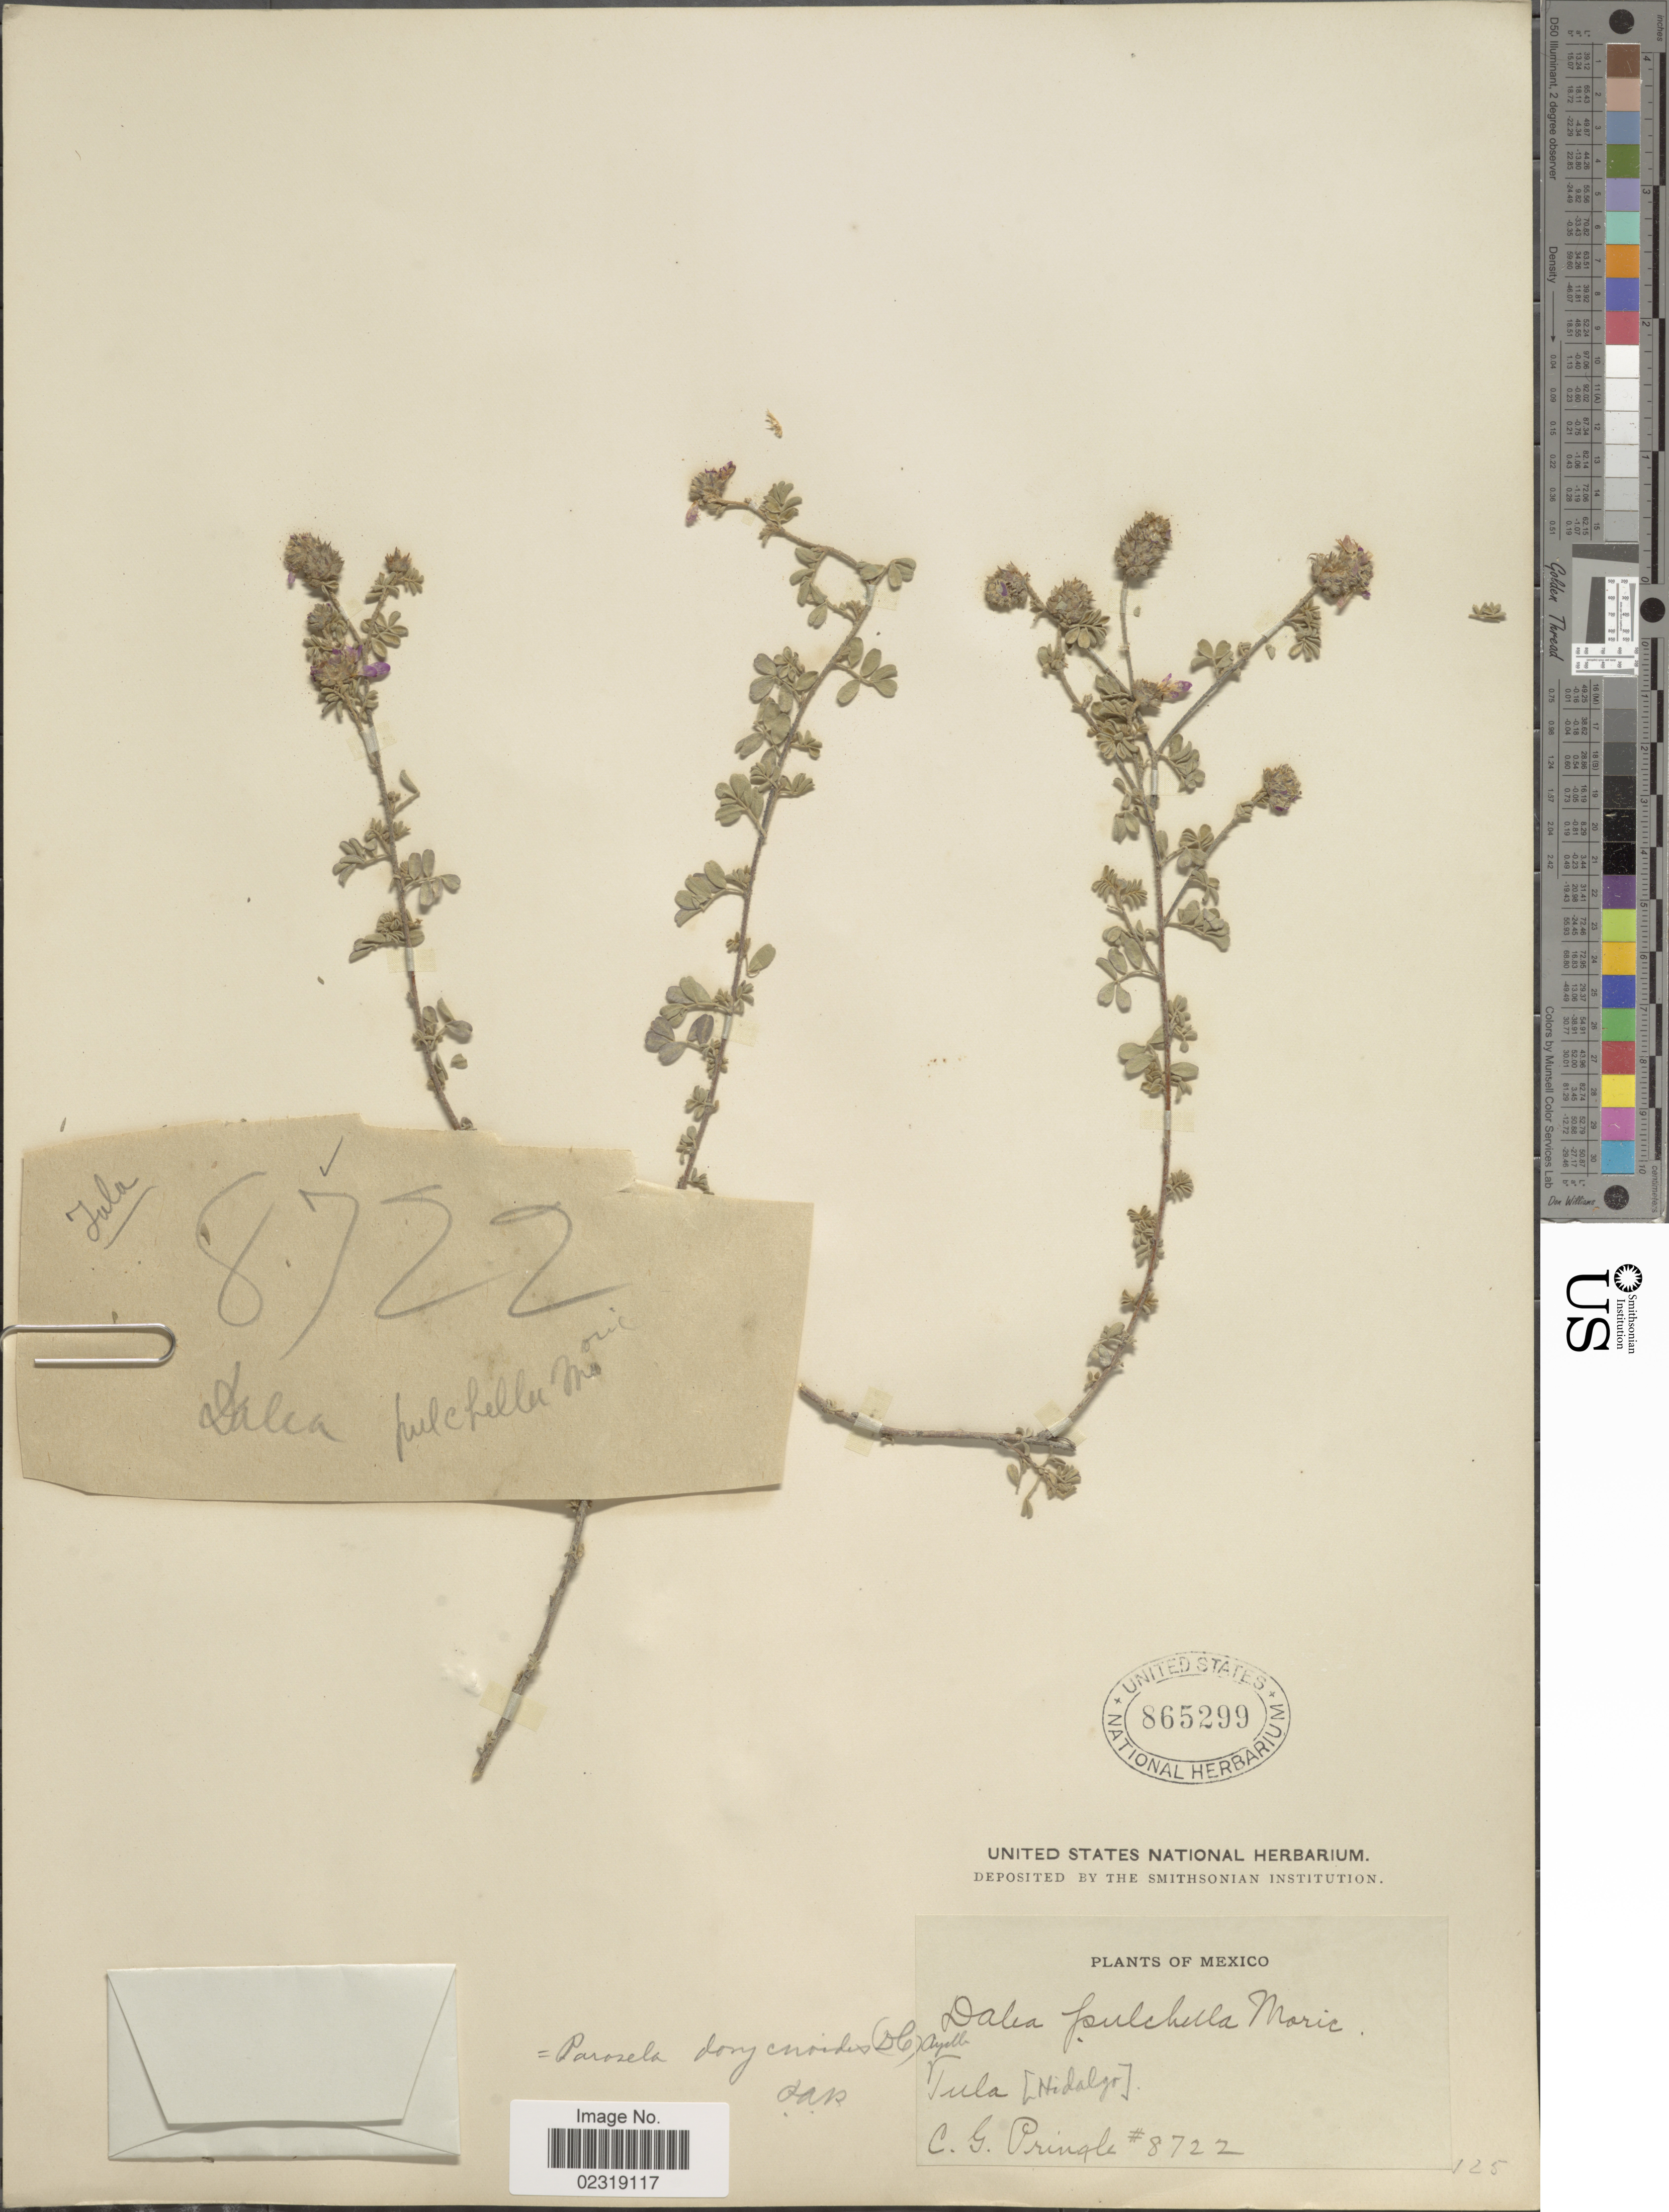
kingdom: Plantae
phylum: Tracheophyta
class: Magnoliopsida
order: Fabales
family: Fabaceae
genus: Dalea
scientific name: Dalea dorycnioides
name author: DC.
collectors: C. G. Pringle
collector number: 8722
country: Mexico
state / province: Hidalgo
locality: Tula (Hidalgo).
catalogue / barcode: US 865299